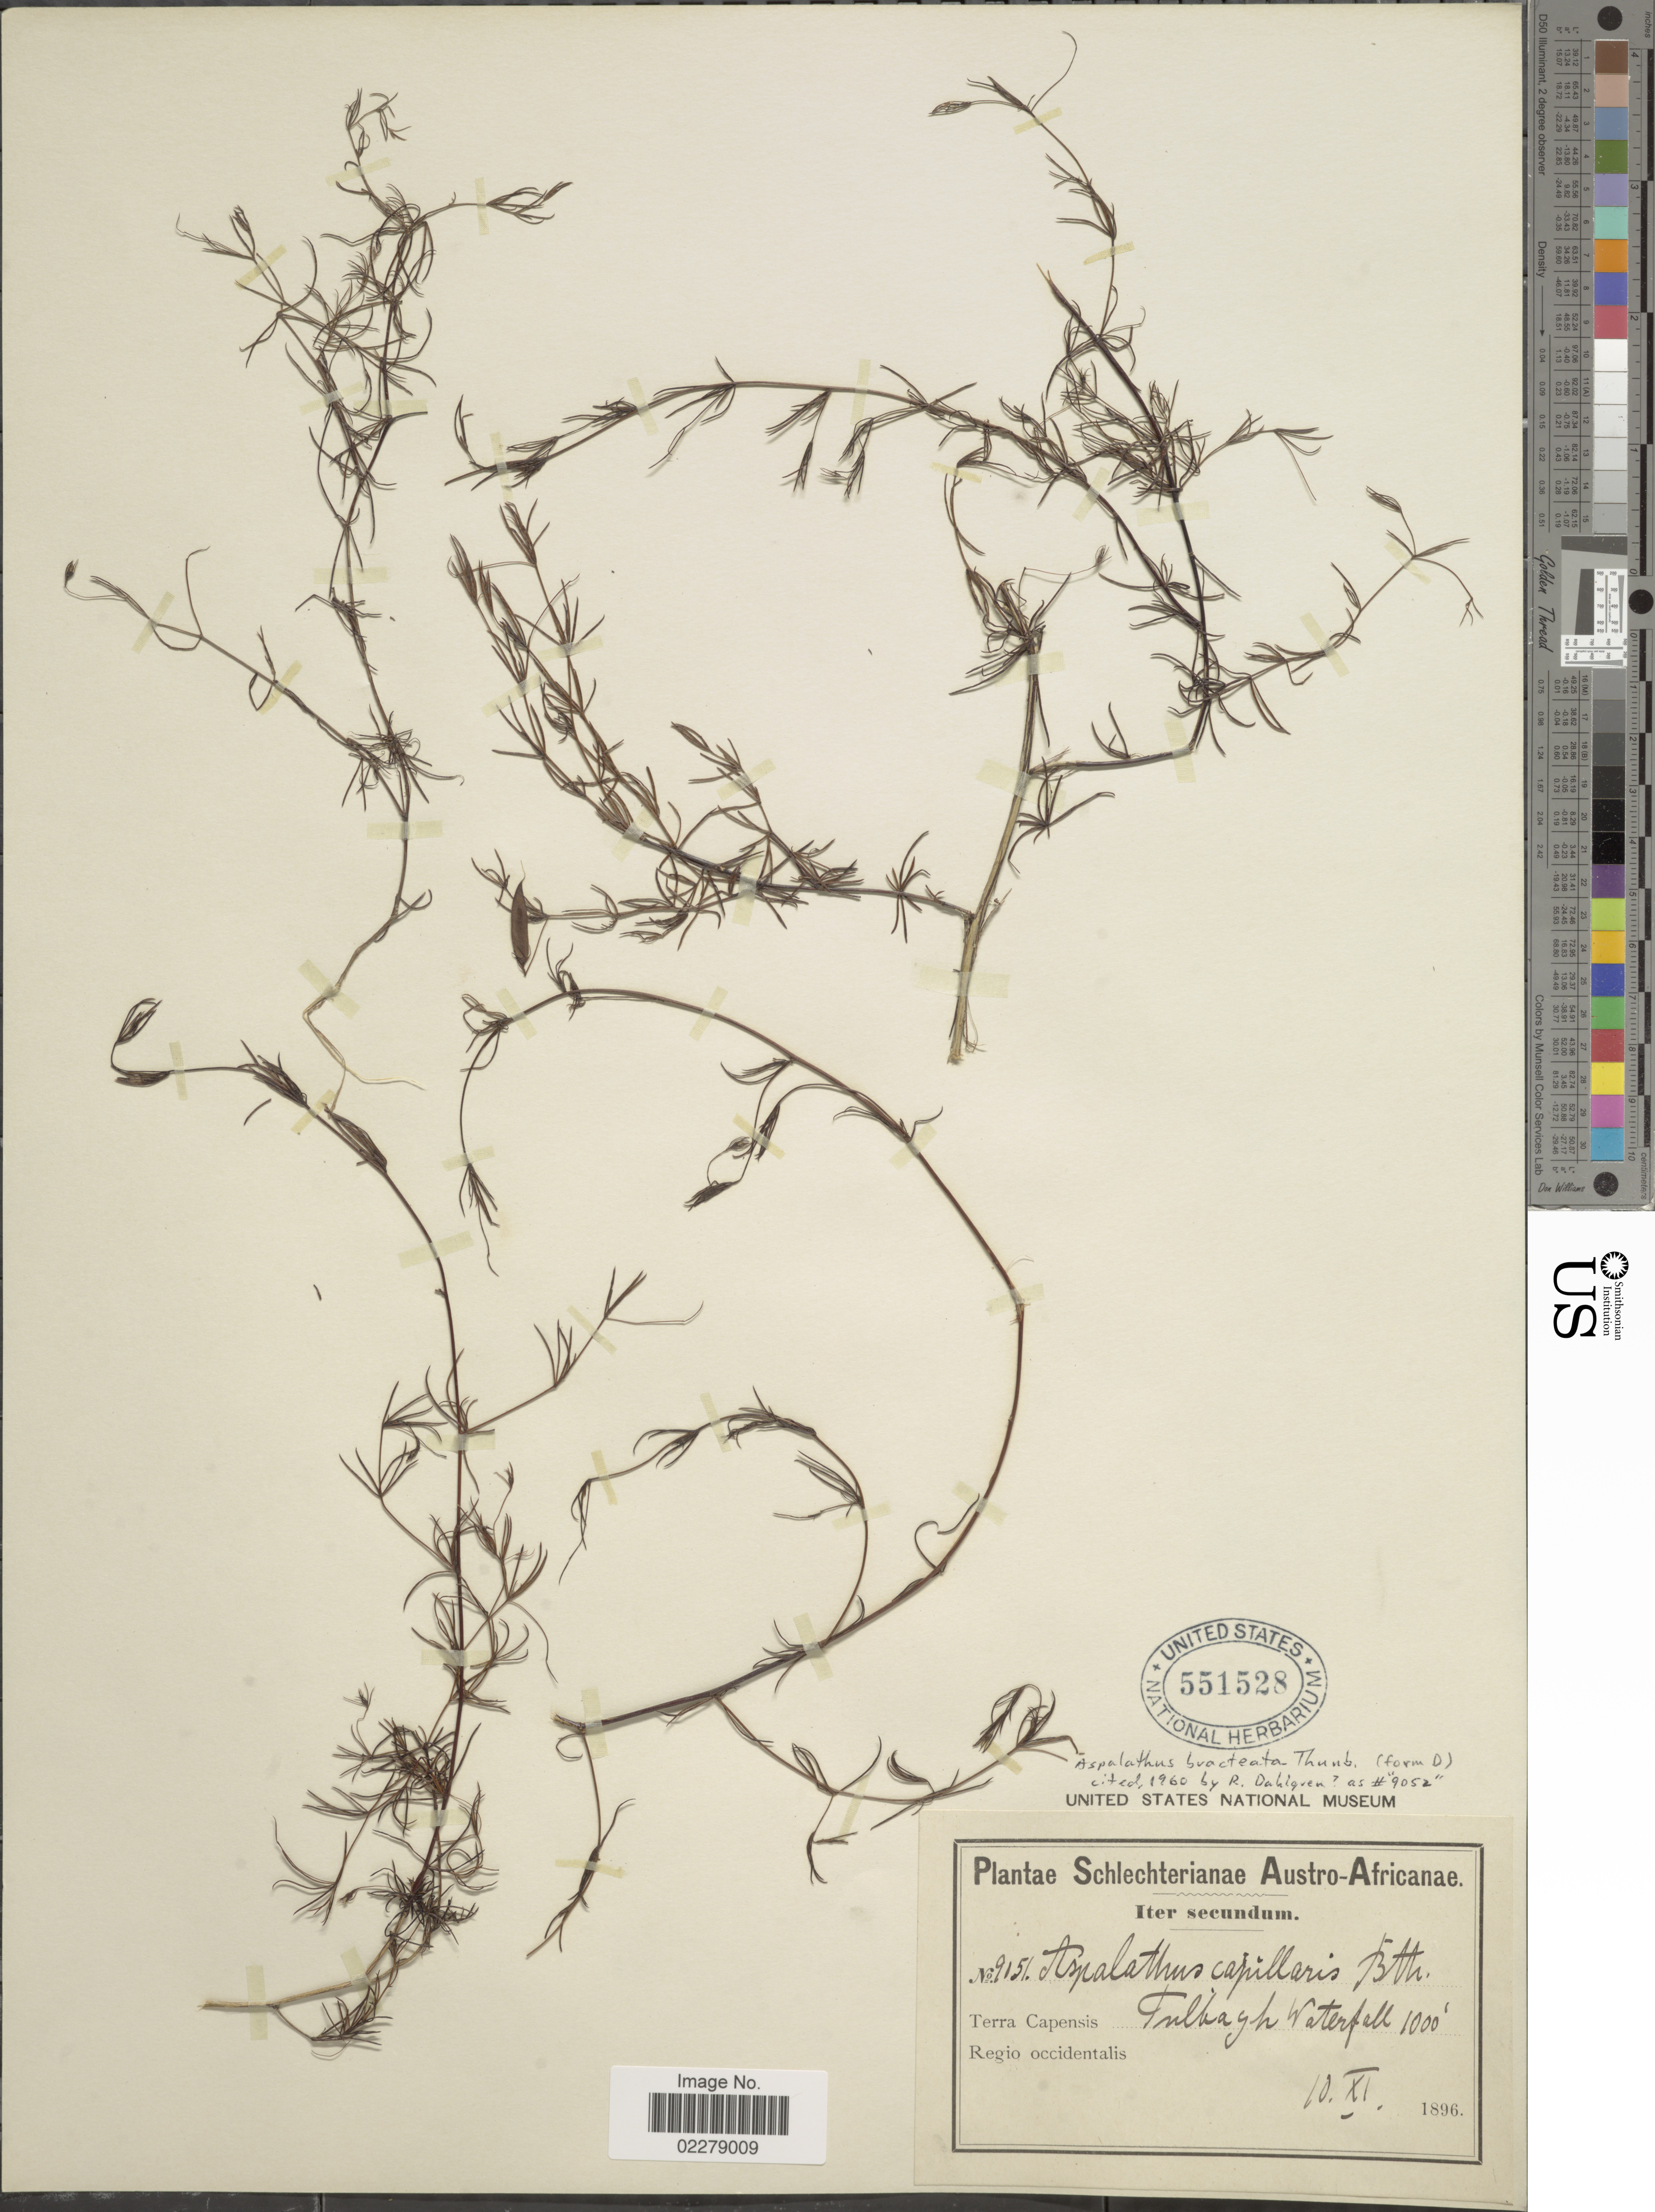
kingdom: Plantae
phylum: Tracheophyta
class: Magnoliopsida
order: Fabales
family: Fabaceae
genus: Aspalathus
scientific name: Aspalathus bracteata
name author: Thunb.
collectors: Schlechter, --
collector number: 9151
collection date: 1896-11-10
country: South Africa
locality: Austro- Africanae. Terra Capensis, Tulkayh Waterfall. Regio occidentalis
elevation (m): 305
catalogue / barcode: US 551528